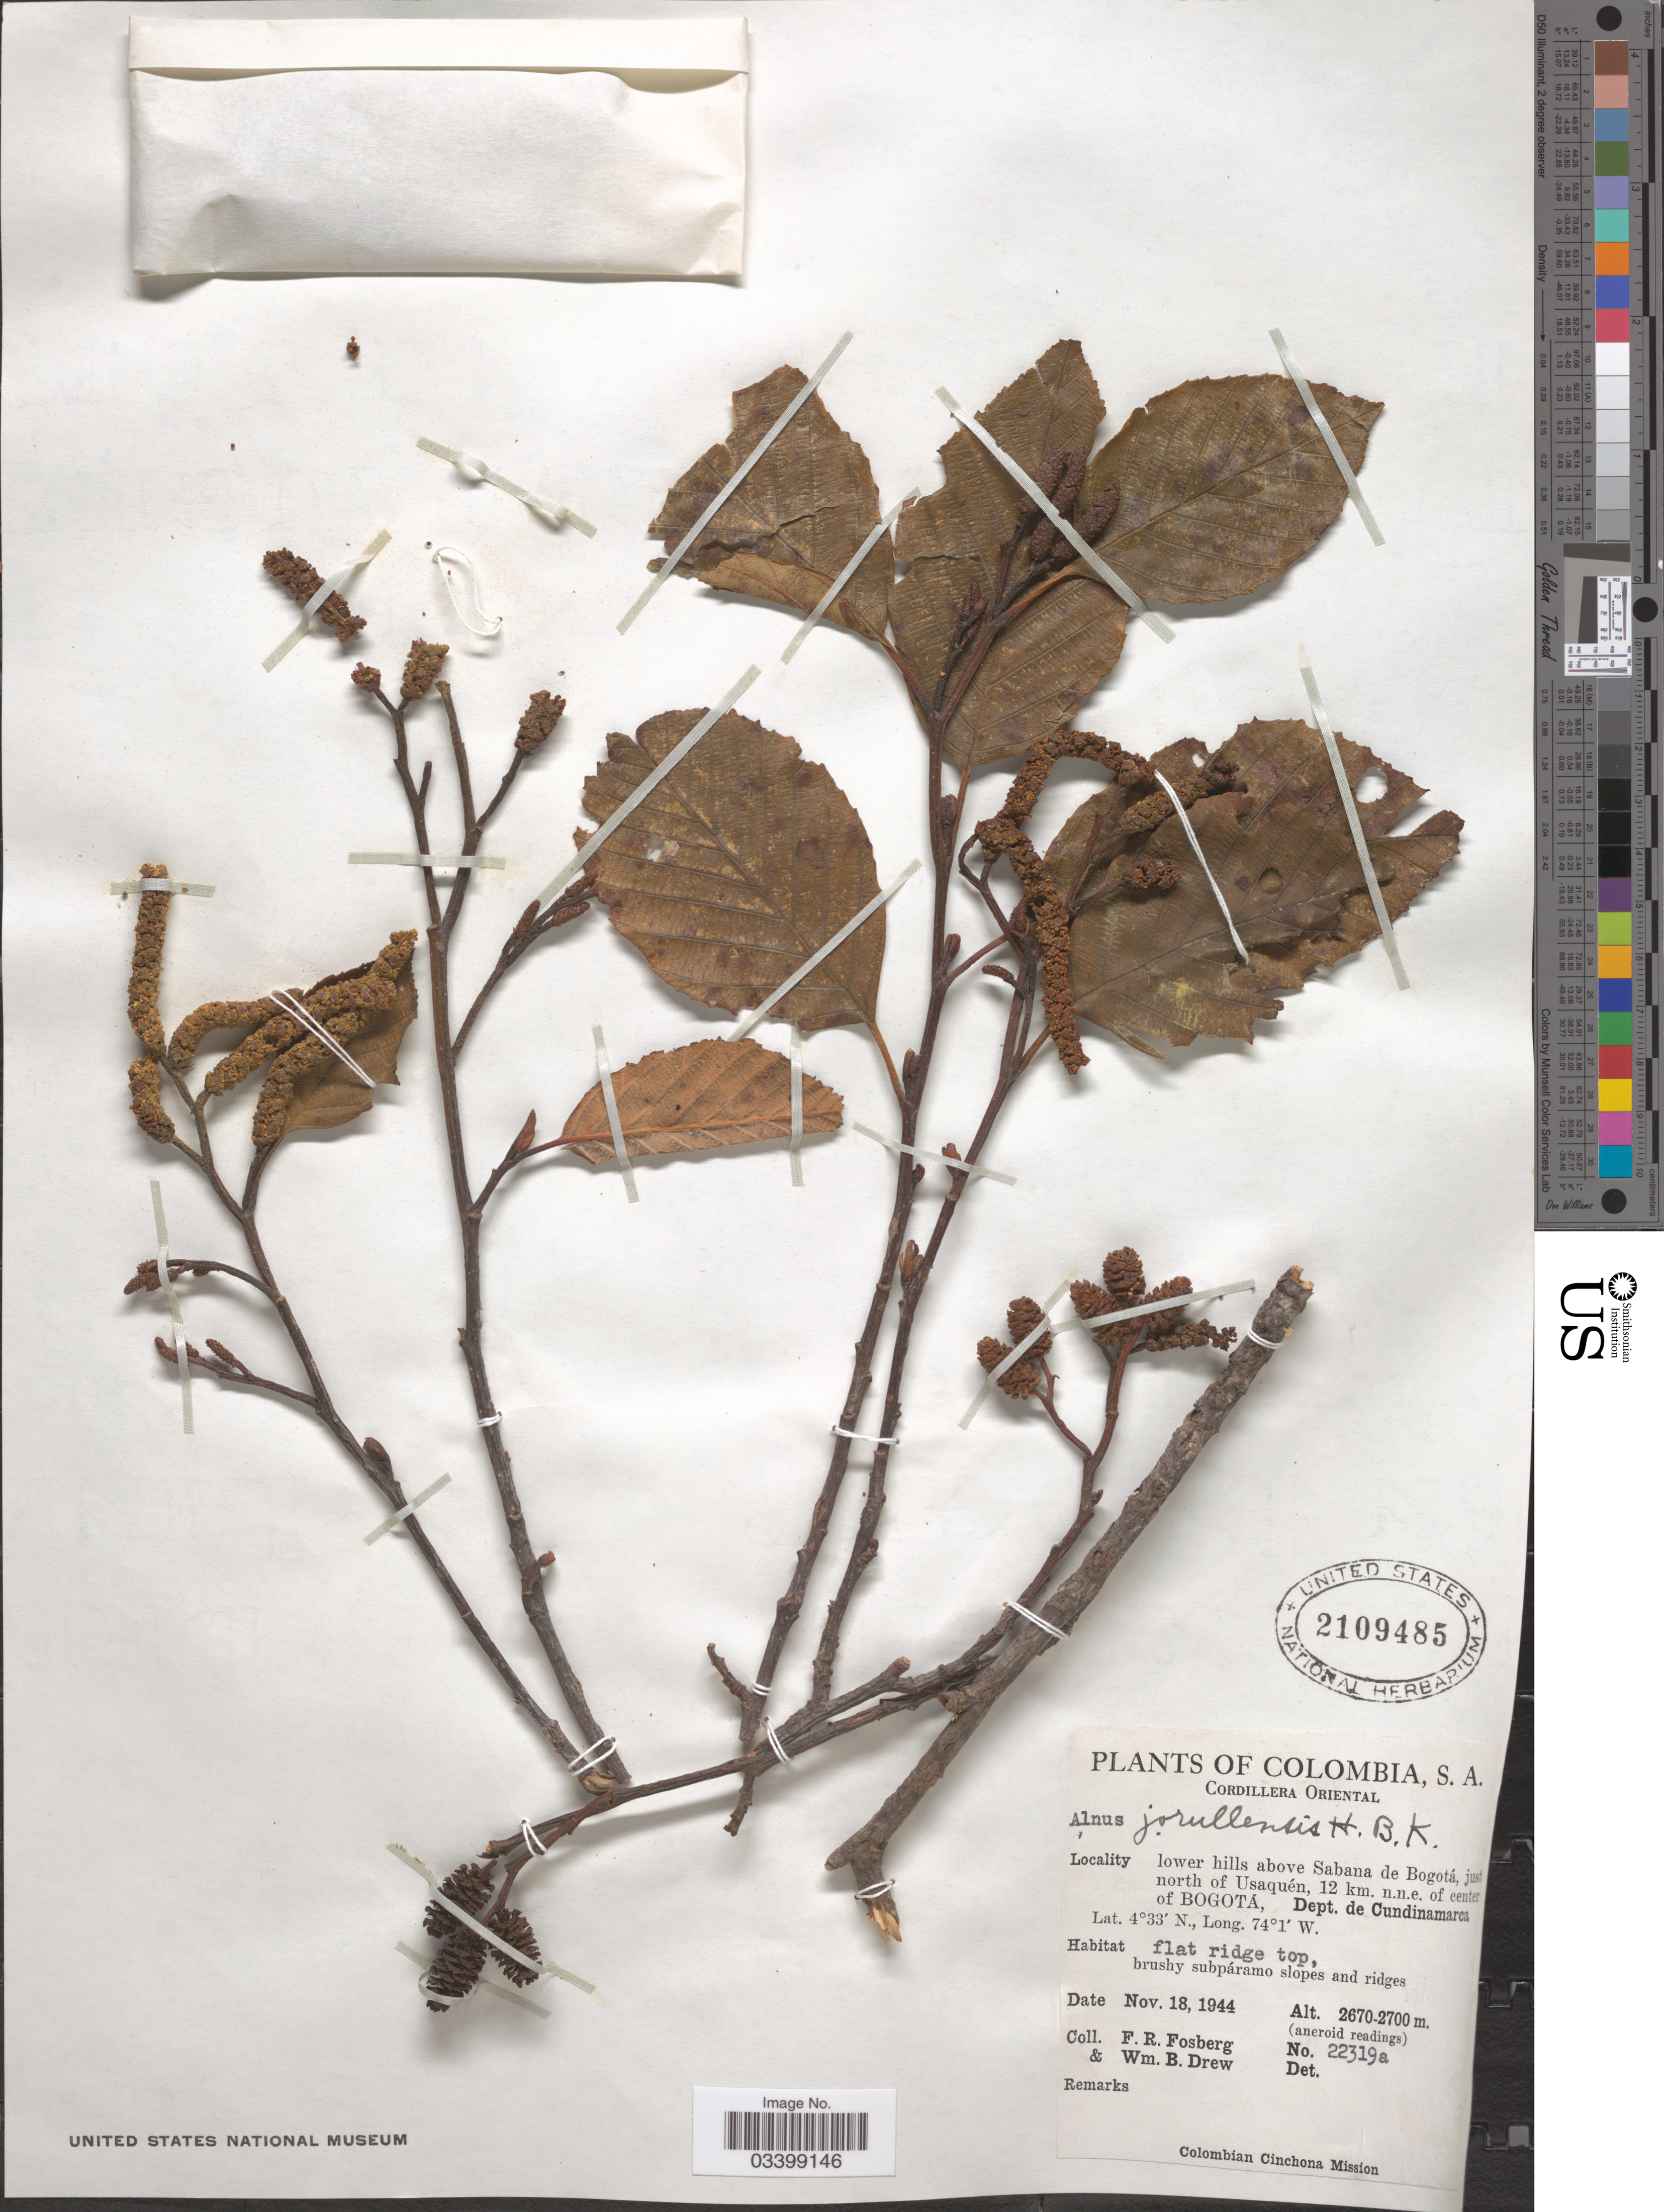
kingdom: Plantae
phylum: Tracheophyta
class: Magnoliopsida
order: Fagales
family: Betulaceae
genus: Alnus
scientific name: Alnus acuminata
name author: Kunth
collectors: F. R. Fosberg & W. B. Drew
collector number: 22319a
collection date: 1944-11-18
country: Colombia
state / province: Cundinamarca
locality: Cordillera Oriental. Lower hills above Sabana de Bogotá, just north of Usaquén, 12 km. n.n.e. of center of Bogotá, Dept. de Cundinamarca.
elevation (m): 2670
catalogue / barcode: US 2109485